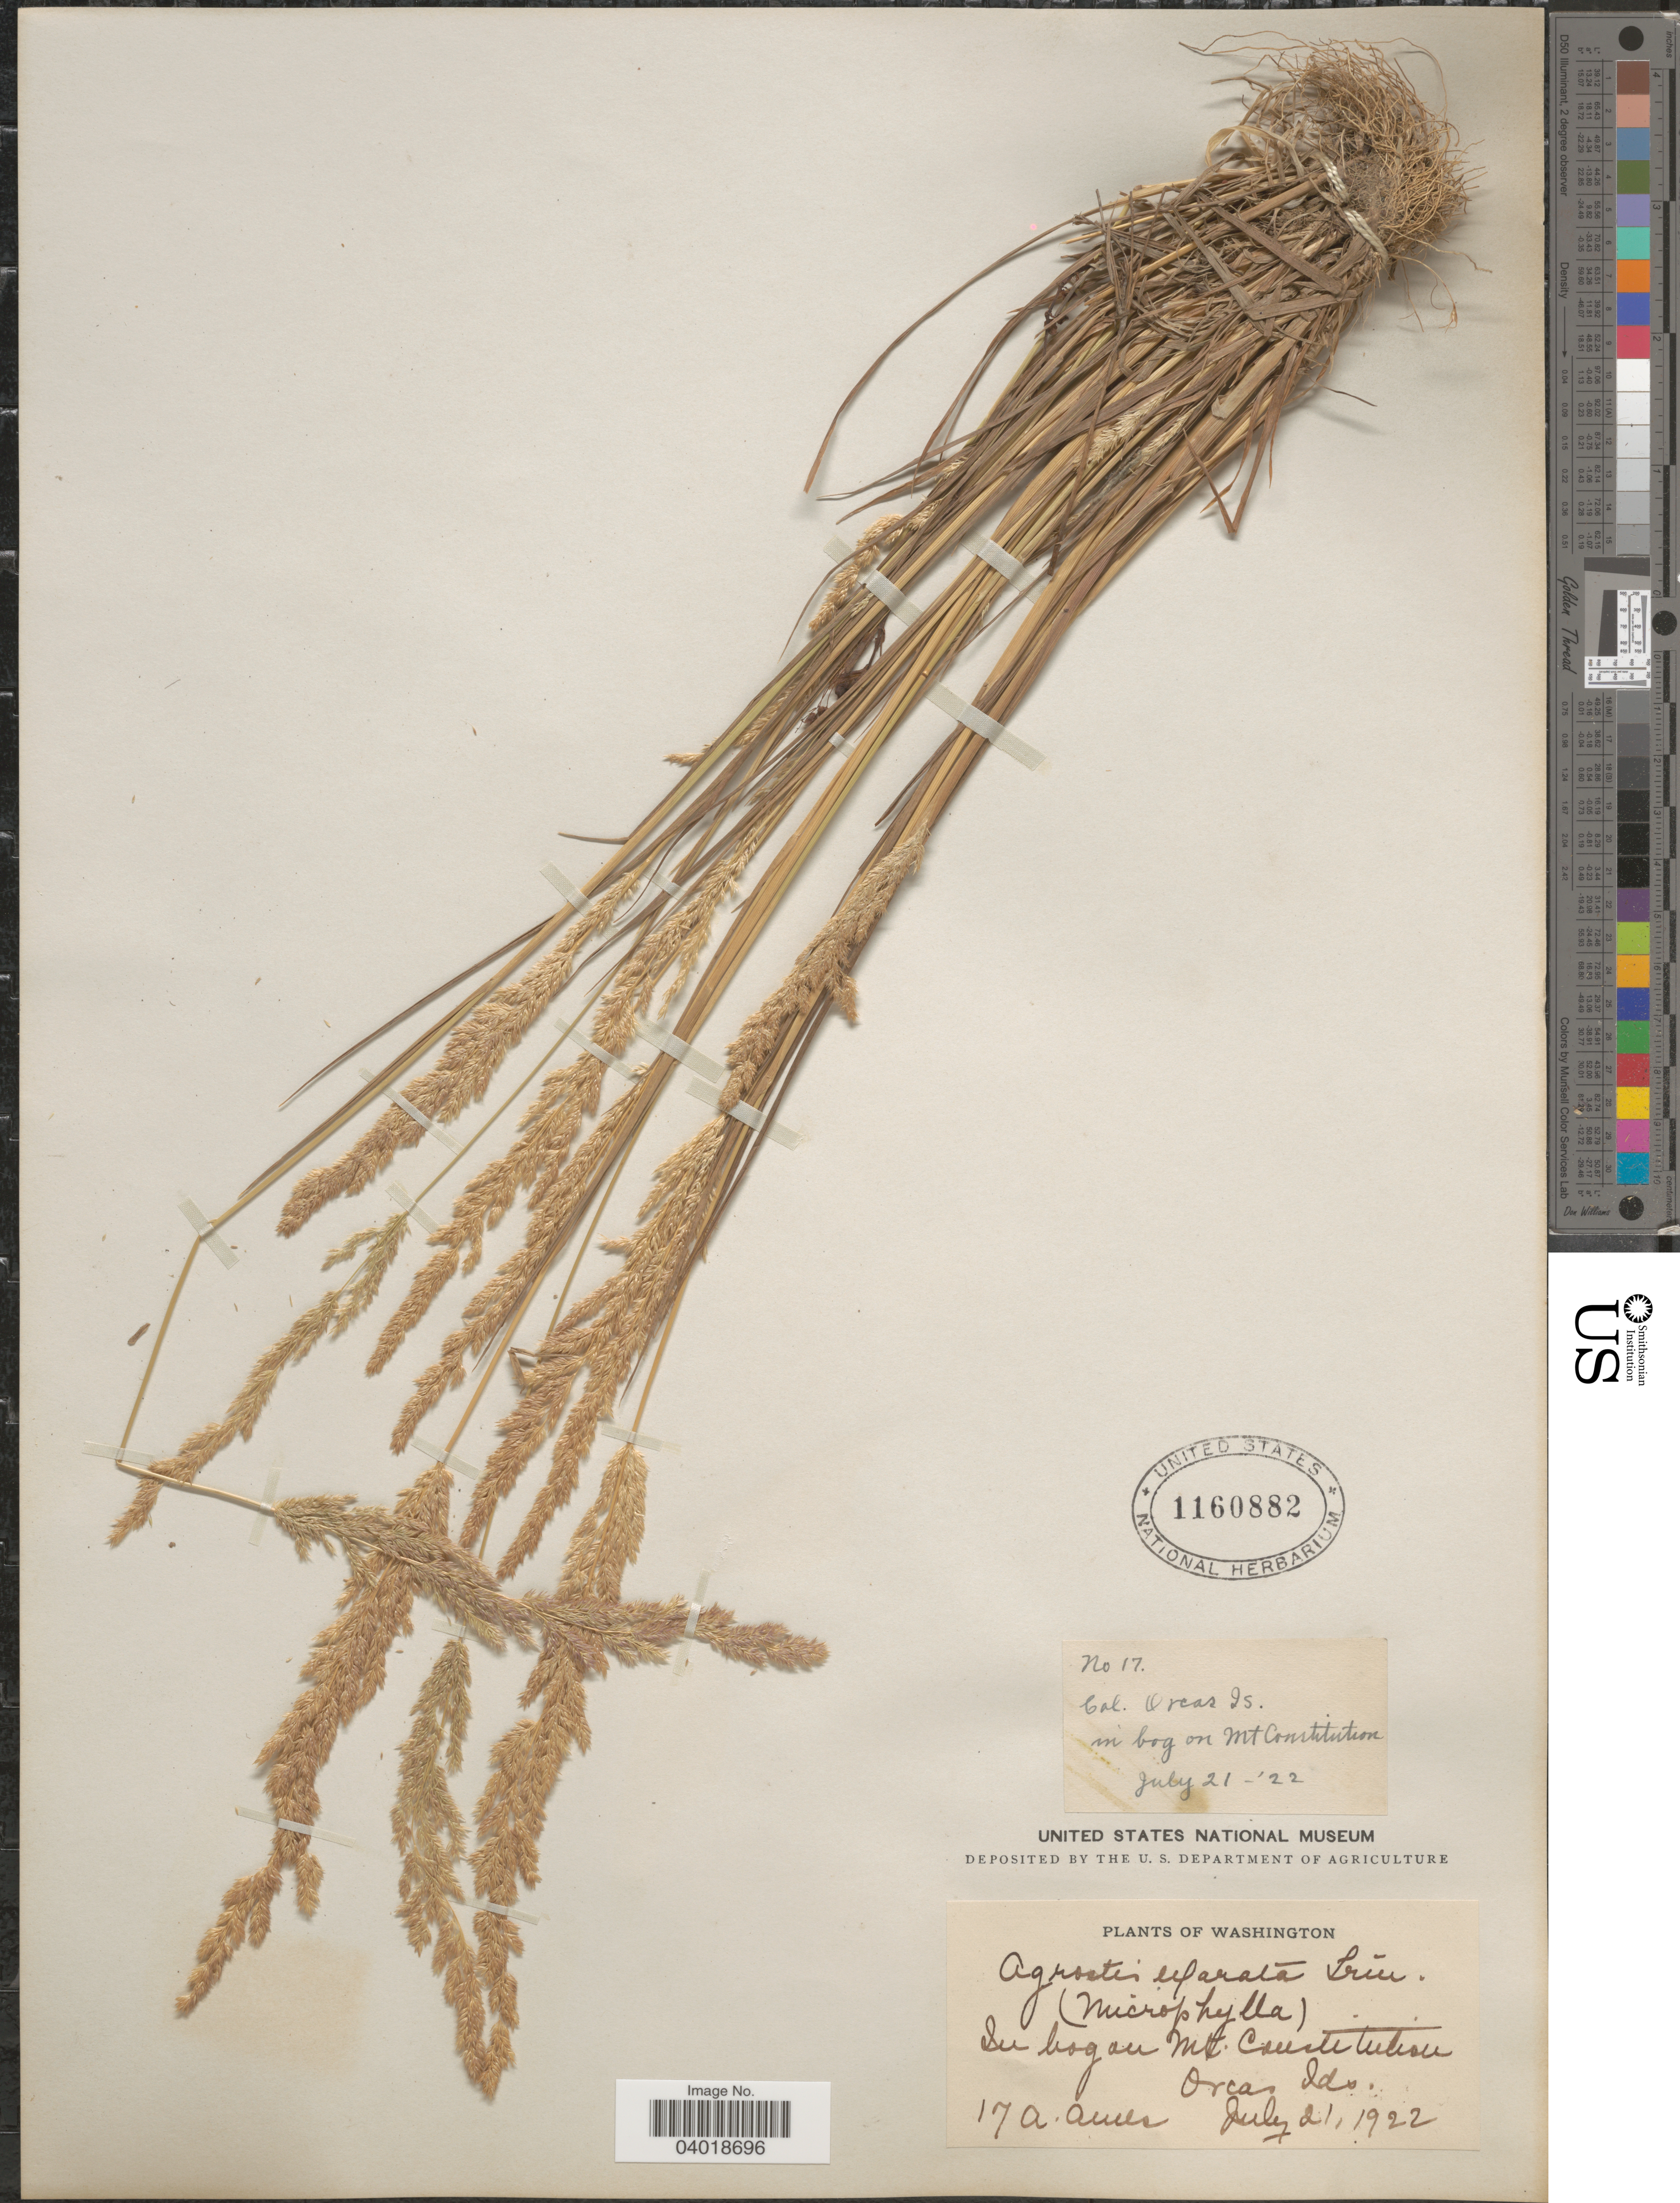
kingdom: Plantae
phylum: Tracheophyta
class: Liliopsida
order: Poales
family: Poaceae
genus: Agrostis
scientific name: Agrostis exarata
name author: Trin.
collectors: A. Ames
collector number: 17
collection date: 1922-07-21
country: United States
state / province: Washington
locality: In bog on Mt. Constitution Orcas Ids.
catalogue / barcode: US 1160882